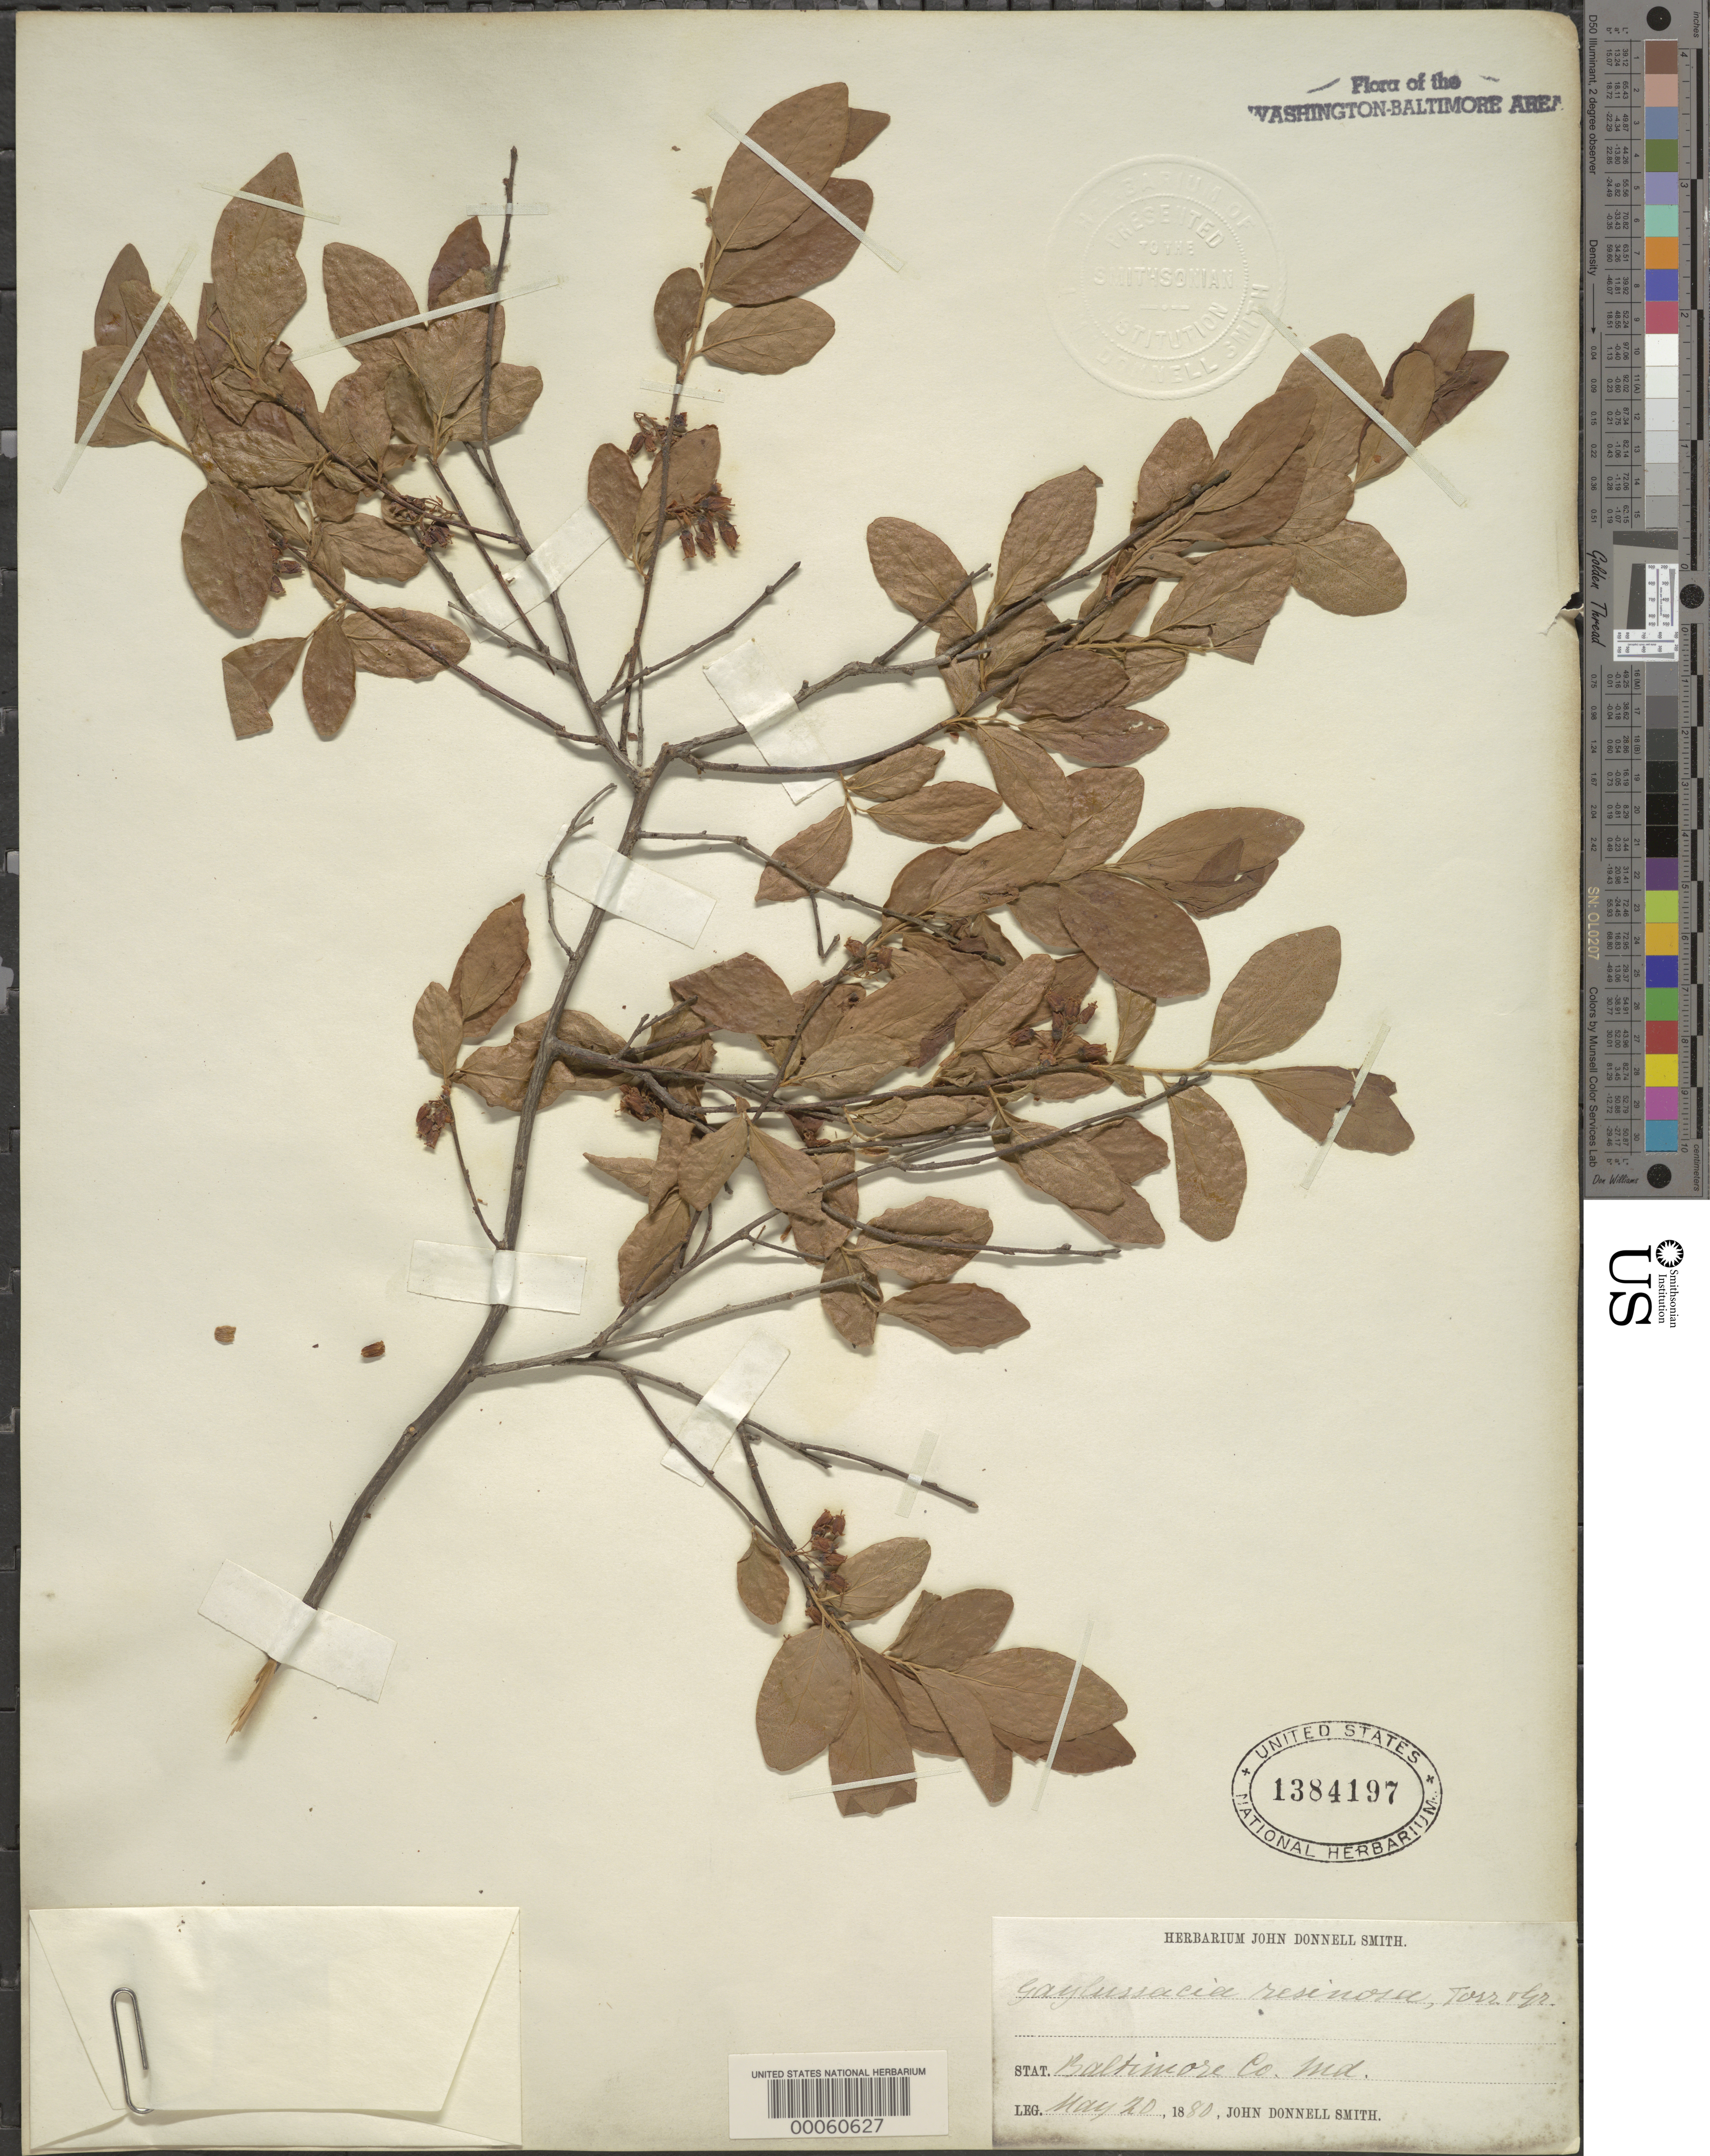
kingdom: Plantae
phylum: Tracheophyta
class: Magnoliopsida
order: Ericales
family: Ericaceae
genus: Gaylussacia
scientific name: Gaylussacia baccata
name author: (Wangenh.) K. Koch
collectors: J. Donnell Smith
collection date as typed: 20 May 1880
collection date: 1880-05-20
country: United States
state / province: Maryland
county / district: Baltimore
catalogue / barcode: US 1384197